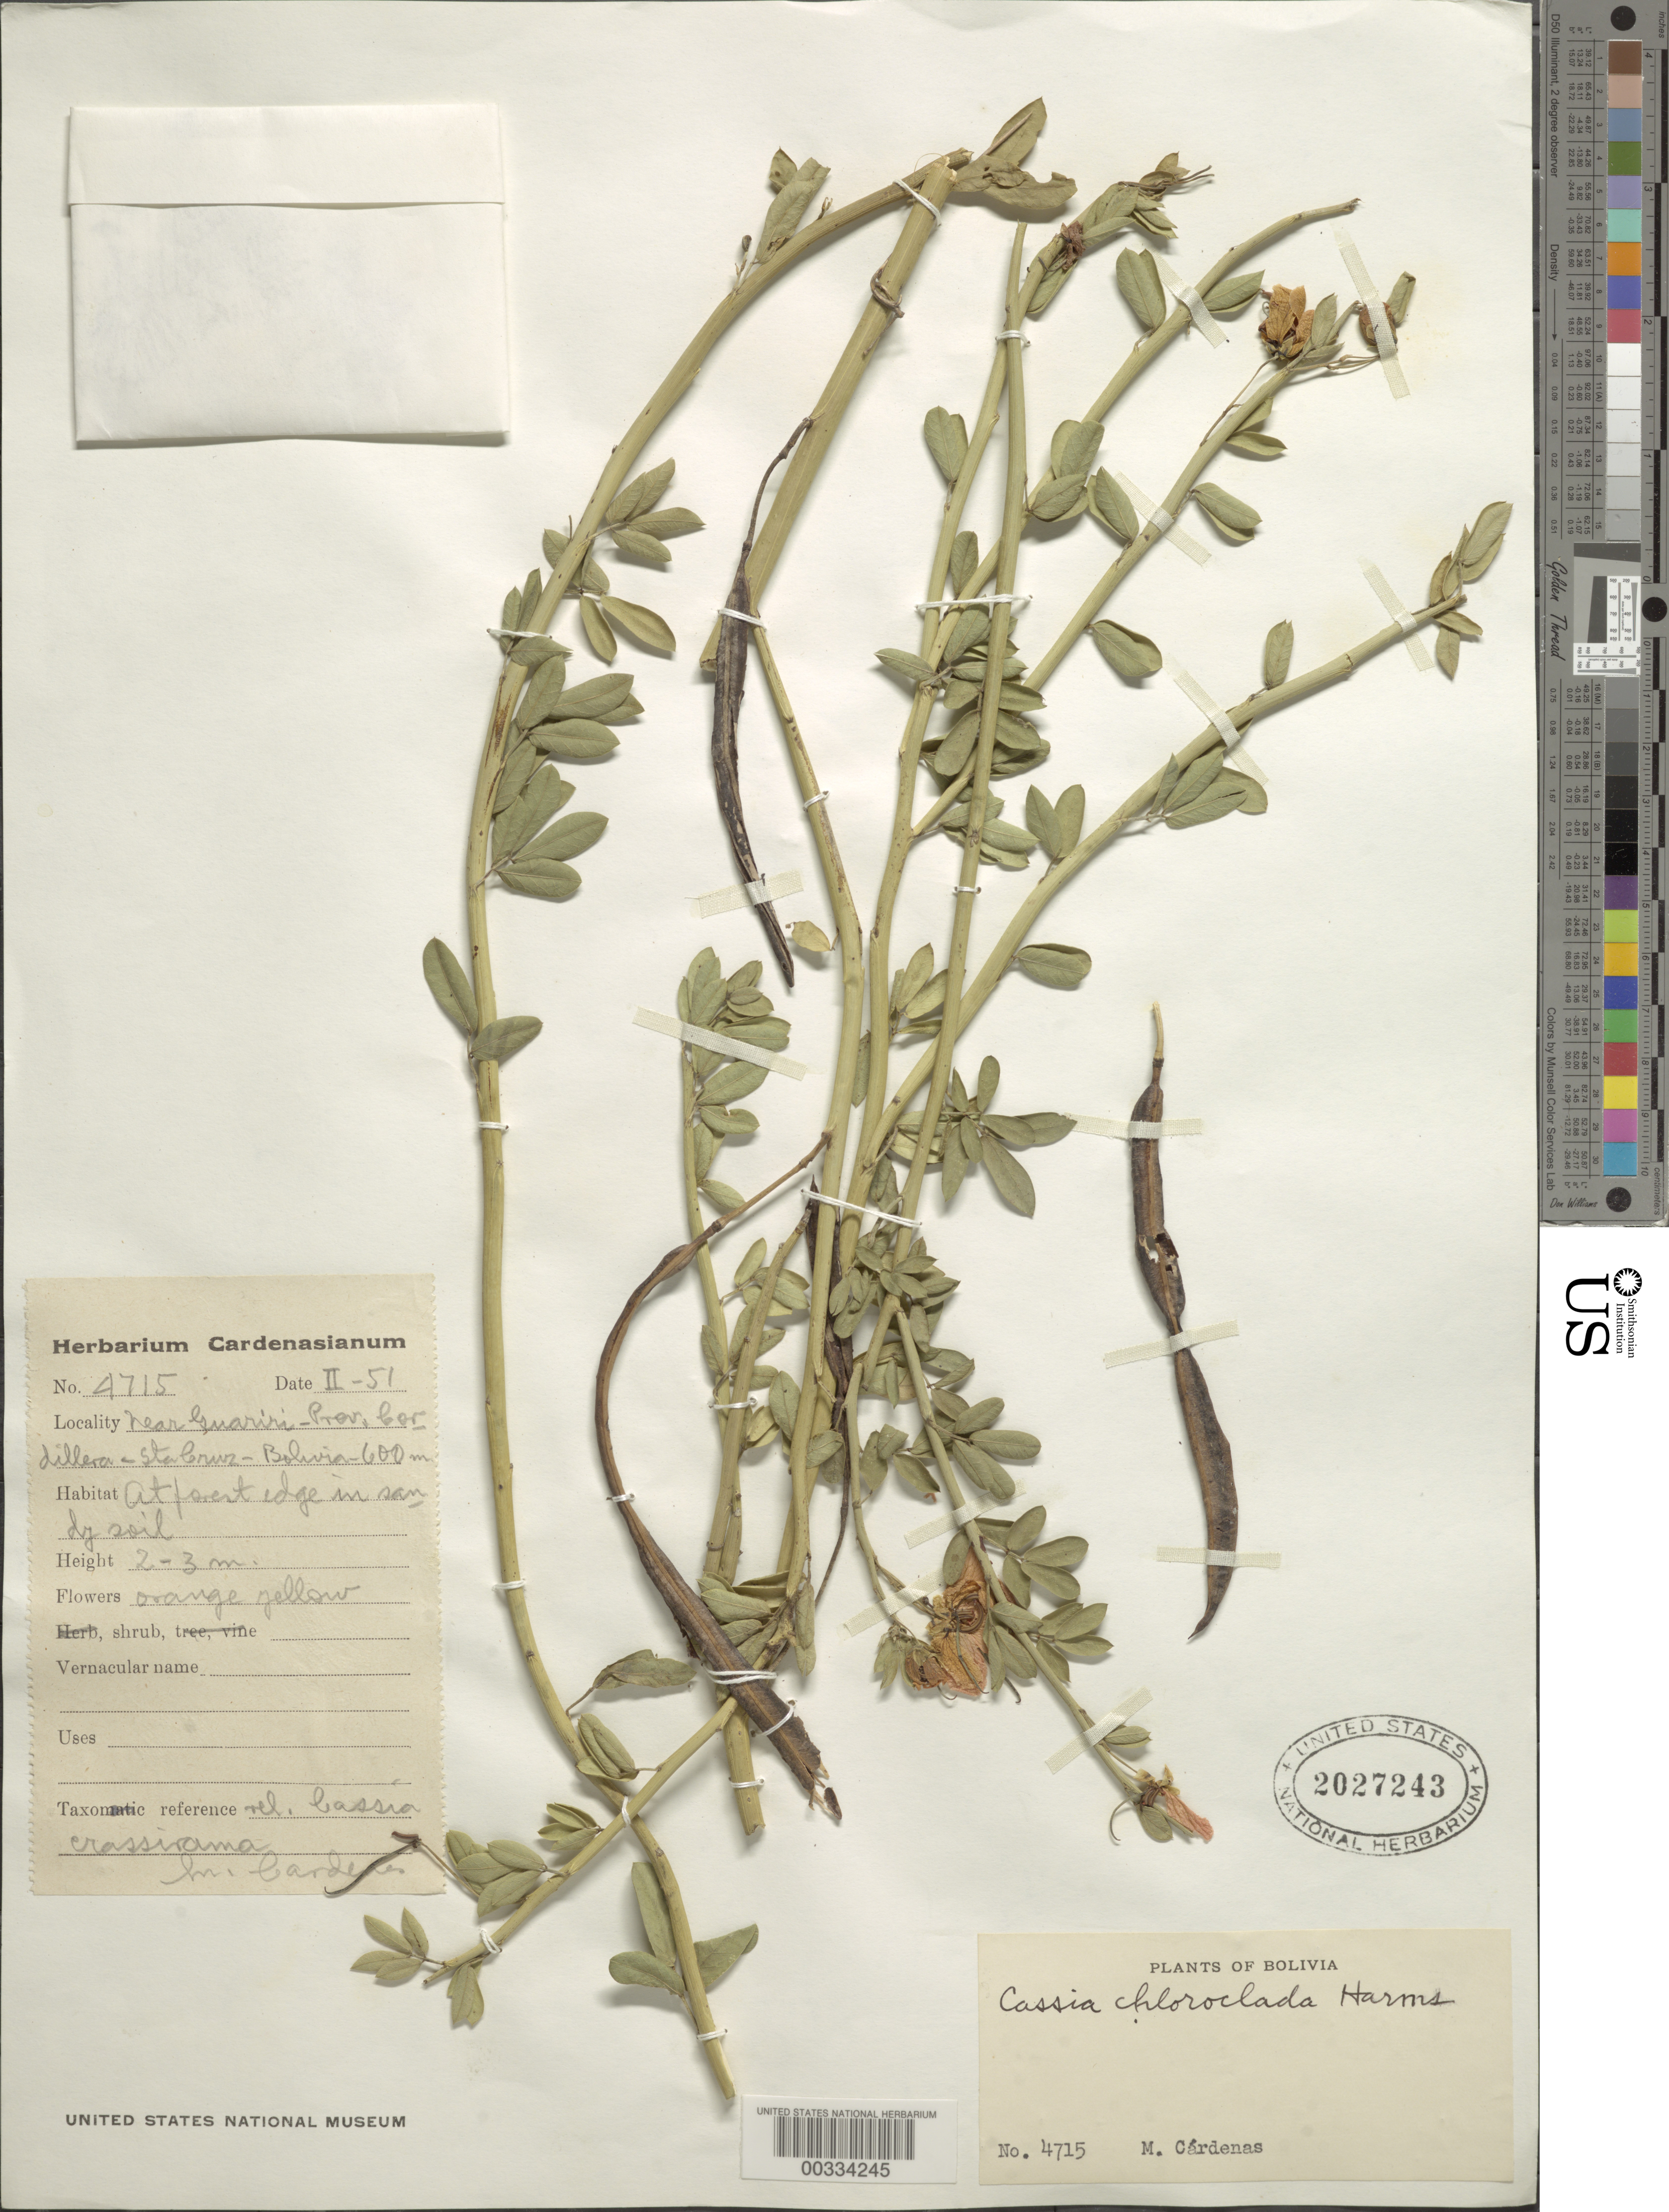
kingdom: Plantae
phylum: Tracheophyta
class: Magnoliopsida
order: Fabales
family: Fabaceae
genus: Senna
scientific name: Senna chloroclada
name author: (Harm.) H.S. Irwin & Barneby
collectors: M. Cárdenas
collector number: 4715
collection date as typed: Feb 1951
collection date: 1951-02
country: Bolivia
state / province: Santa Cruz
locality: Near Guariri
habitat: At forest edge in sandy soil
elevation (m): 600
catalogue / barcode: US 2027243